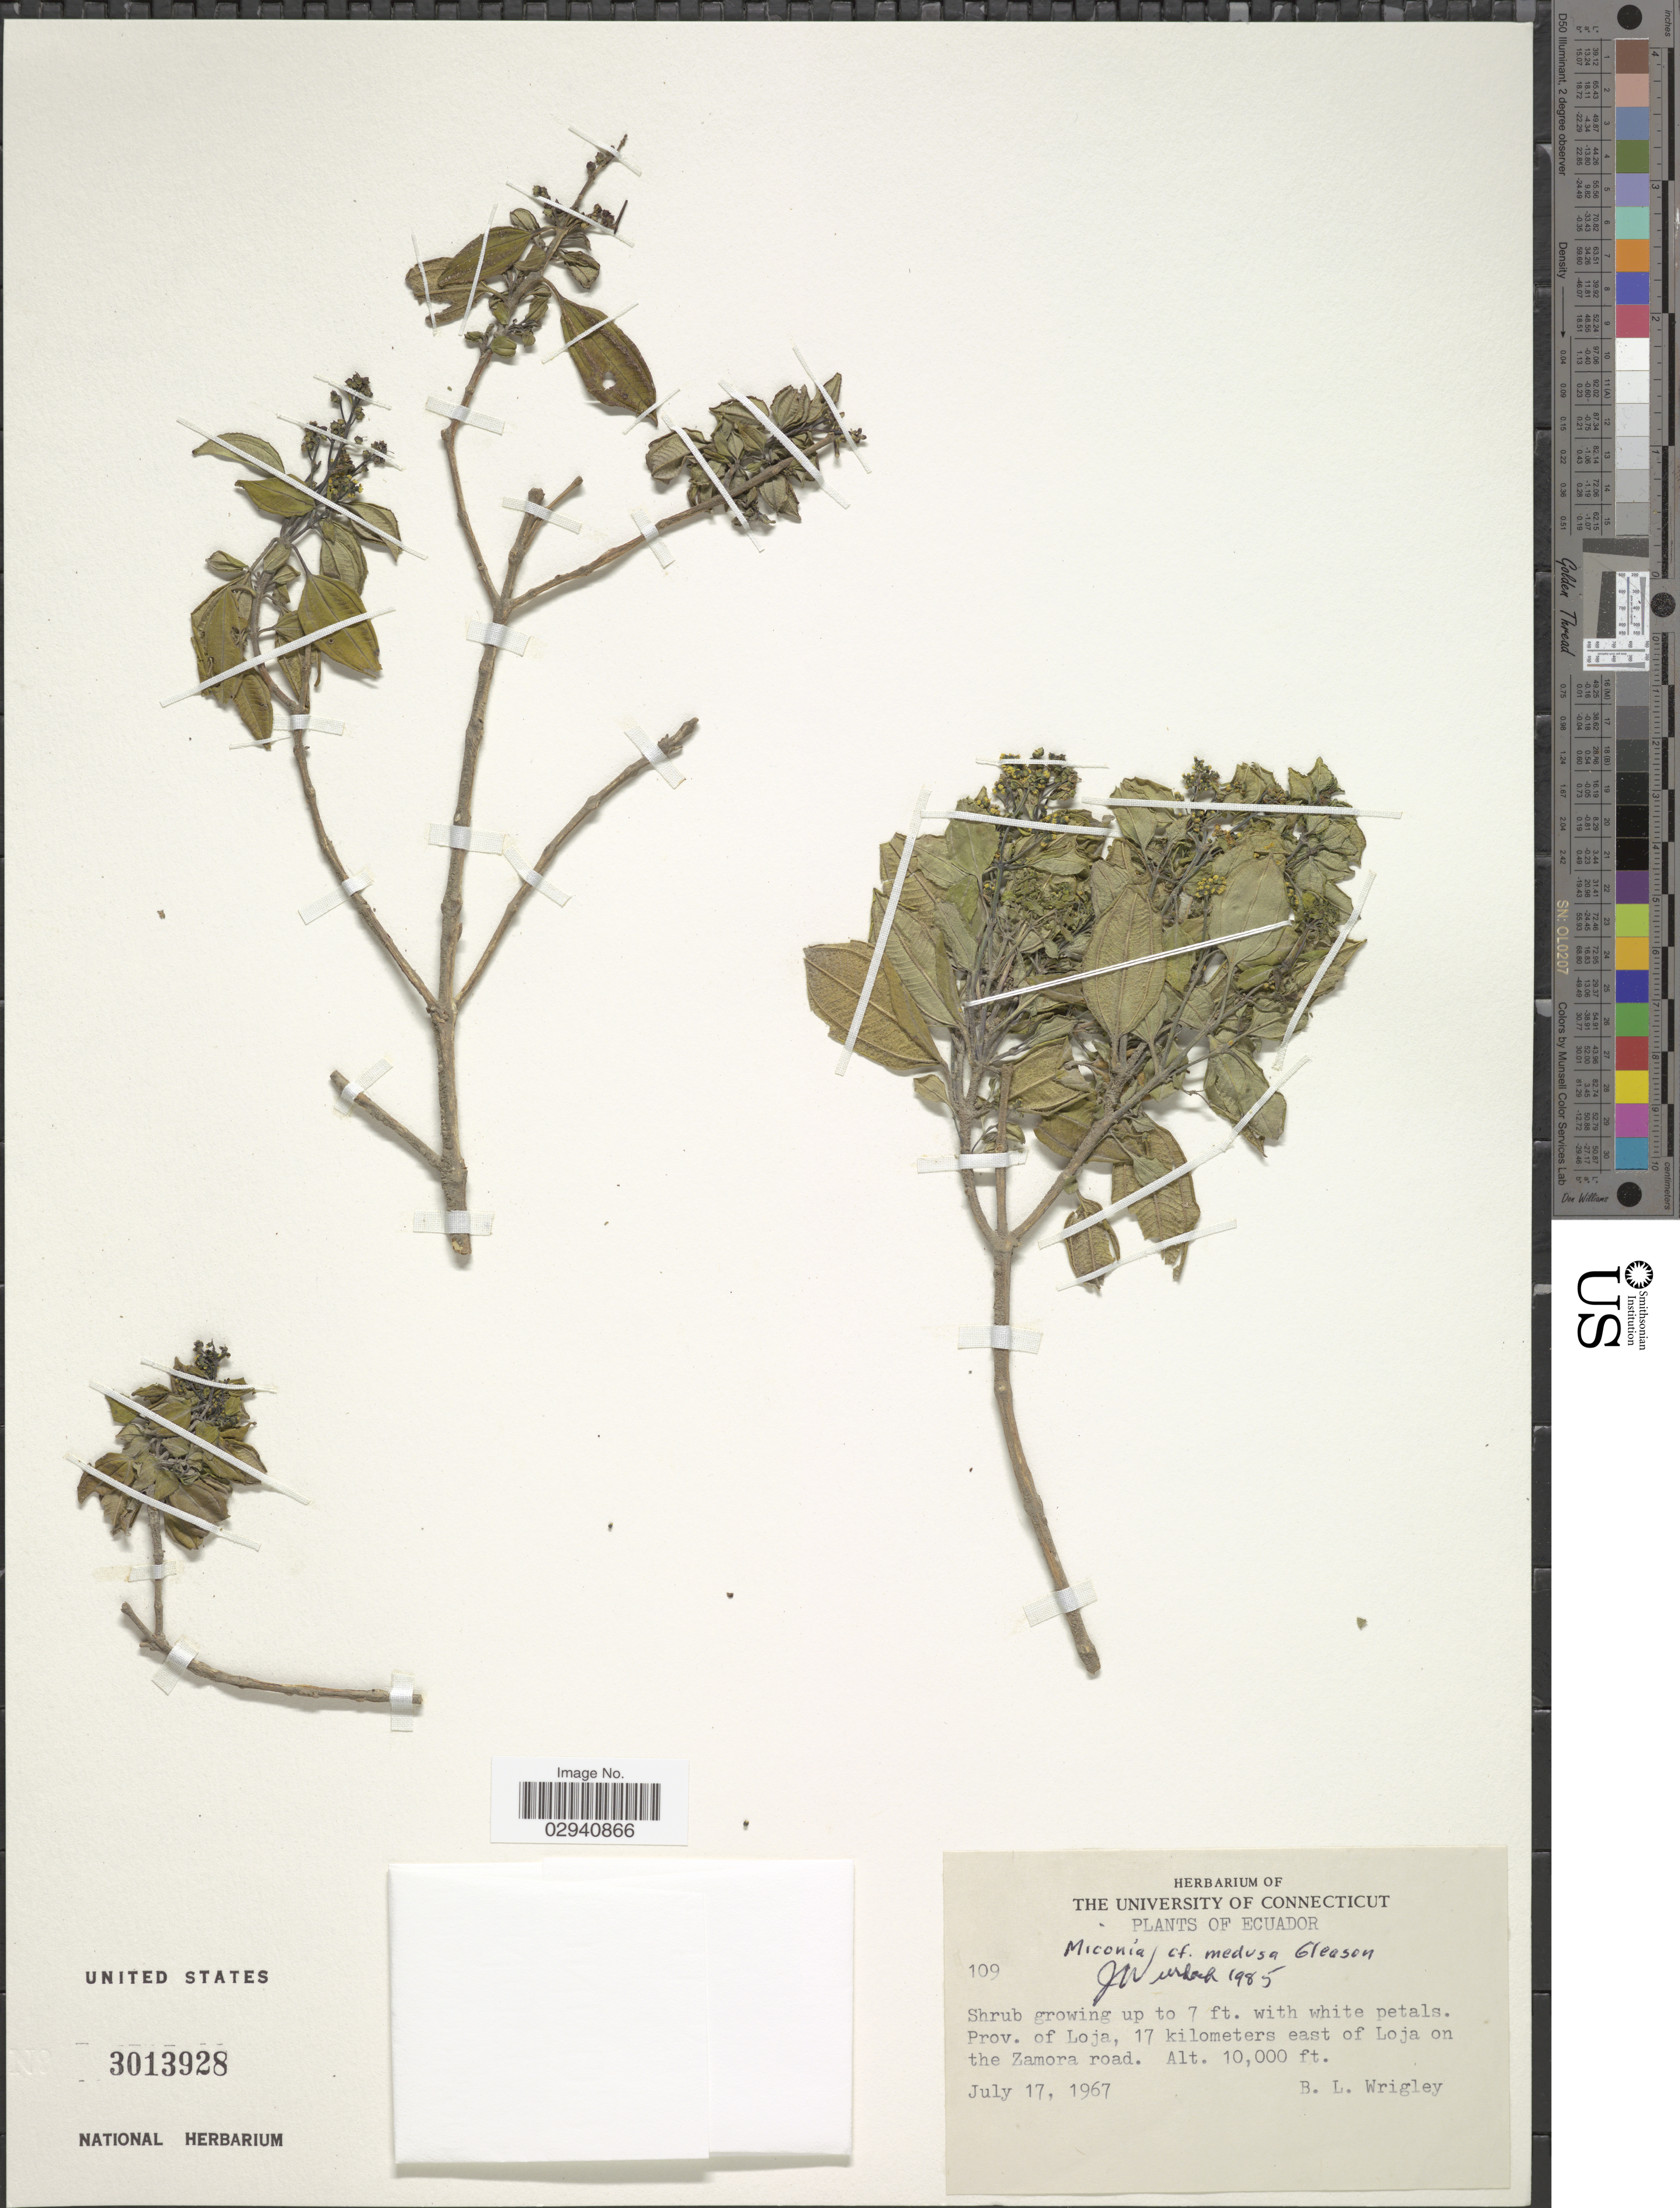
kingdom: Plantae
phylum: Tracheophyta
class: Magnoliopsida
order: Myrtales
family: Melastomataceae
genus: Miconia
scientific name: Miconia medusa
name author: Gleason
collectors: B. L. Wrigley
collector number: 109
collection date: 1967-07-17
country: Ecuador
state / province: Loja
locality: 17 kilometers east of Loja on the Zamora road.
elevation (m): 3048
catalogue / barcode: US 3013928